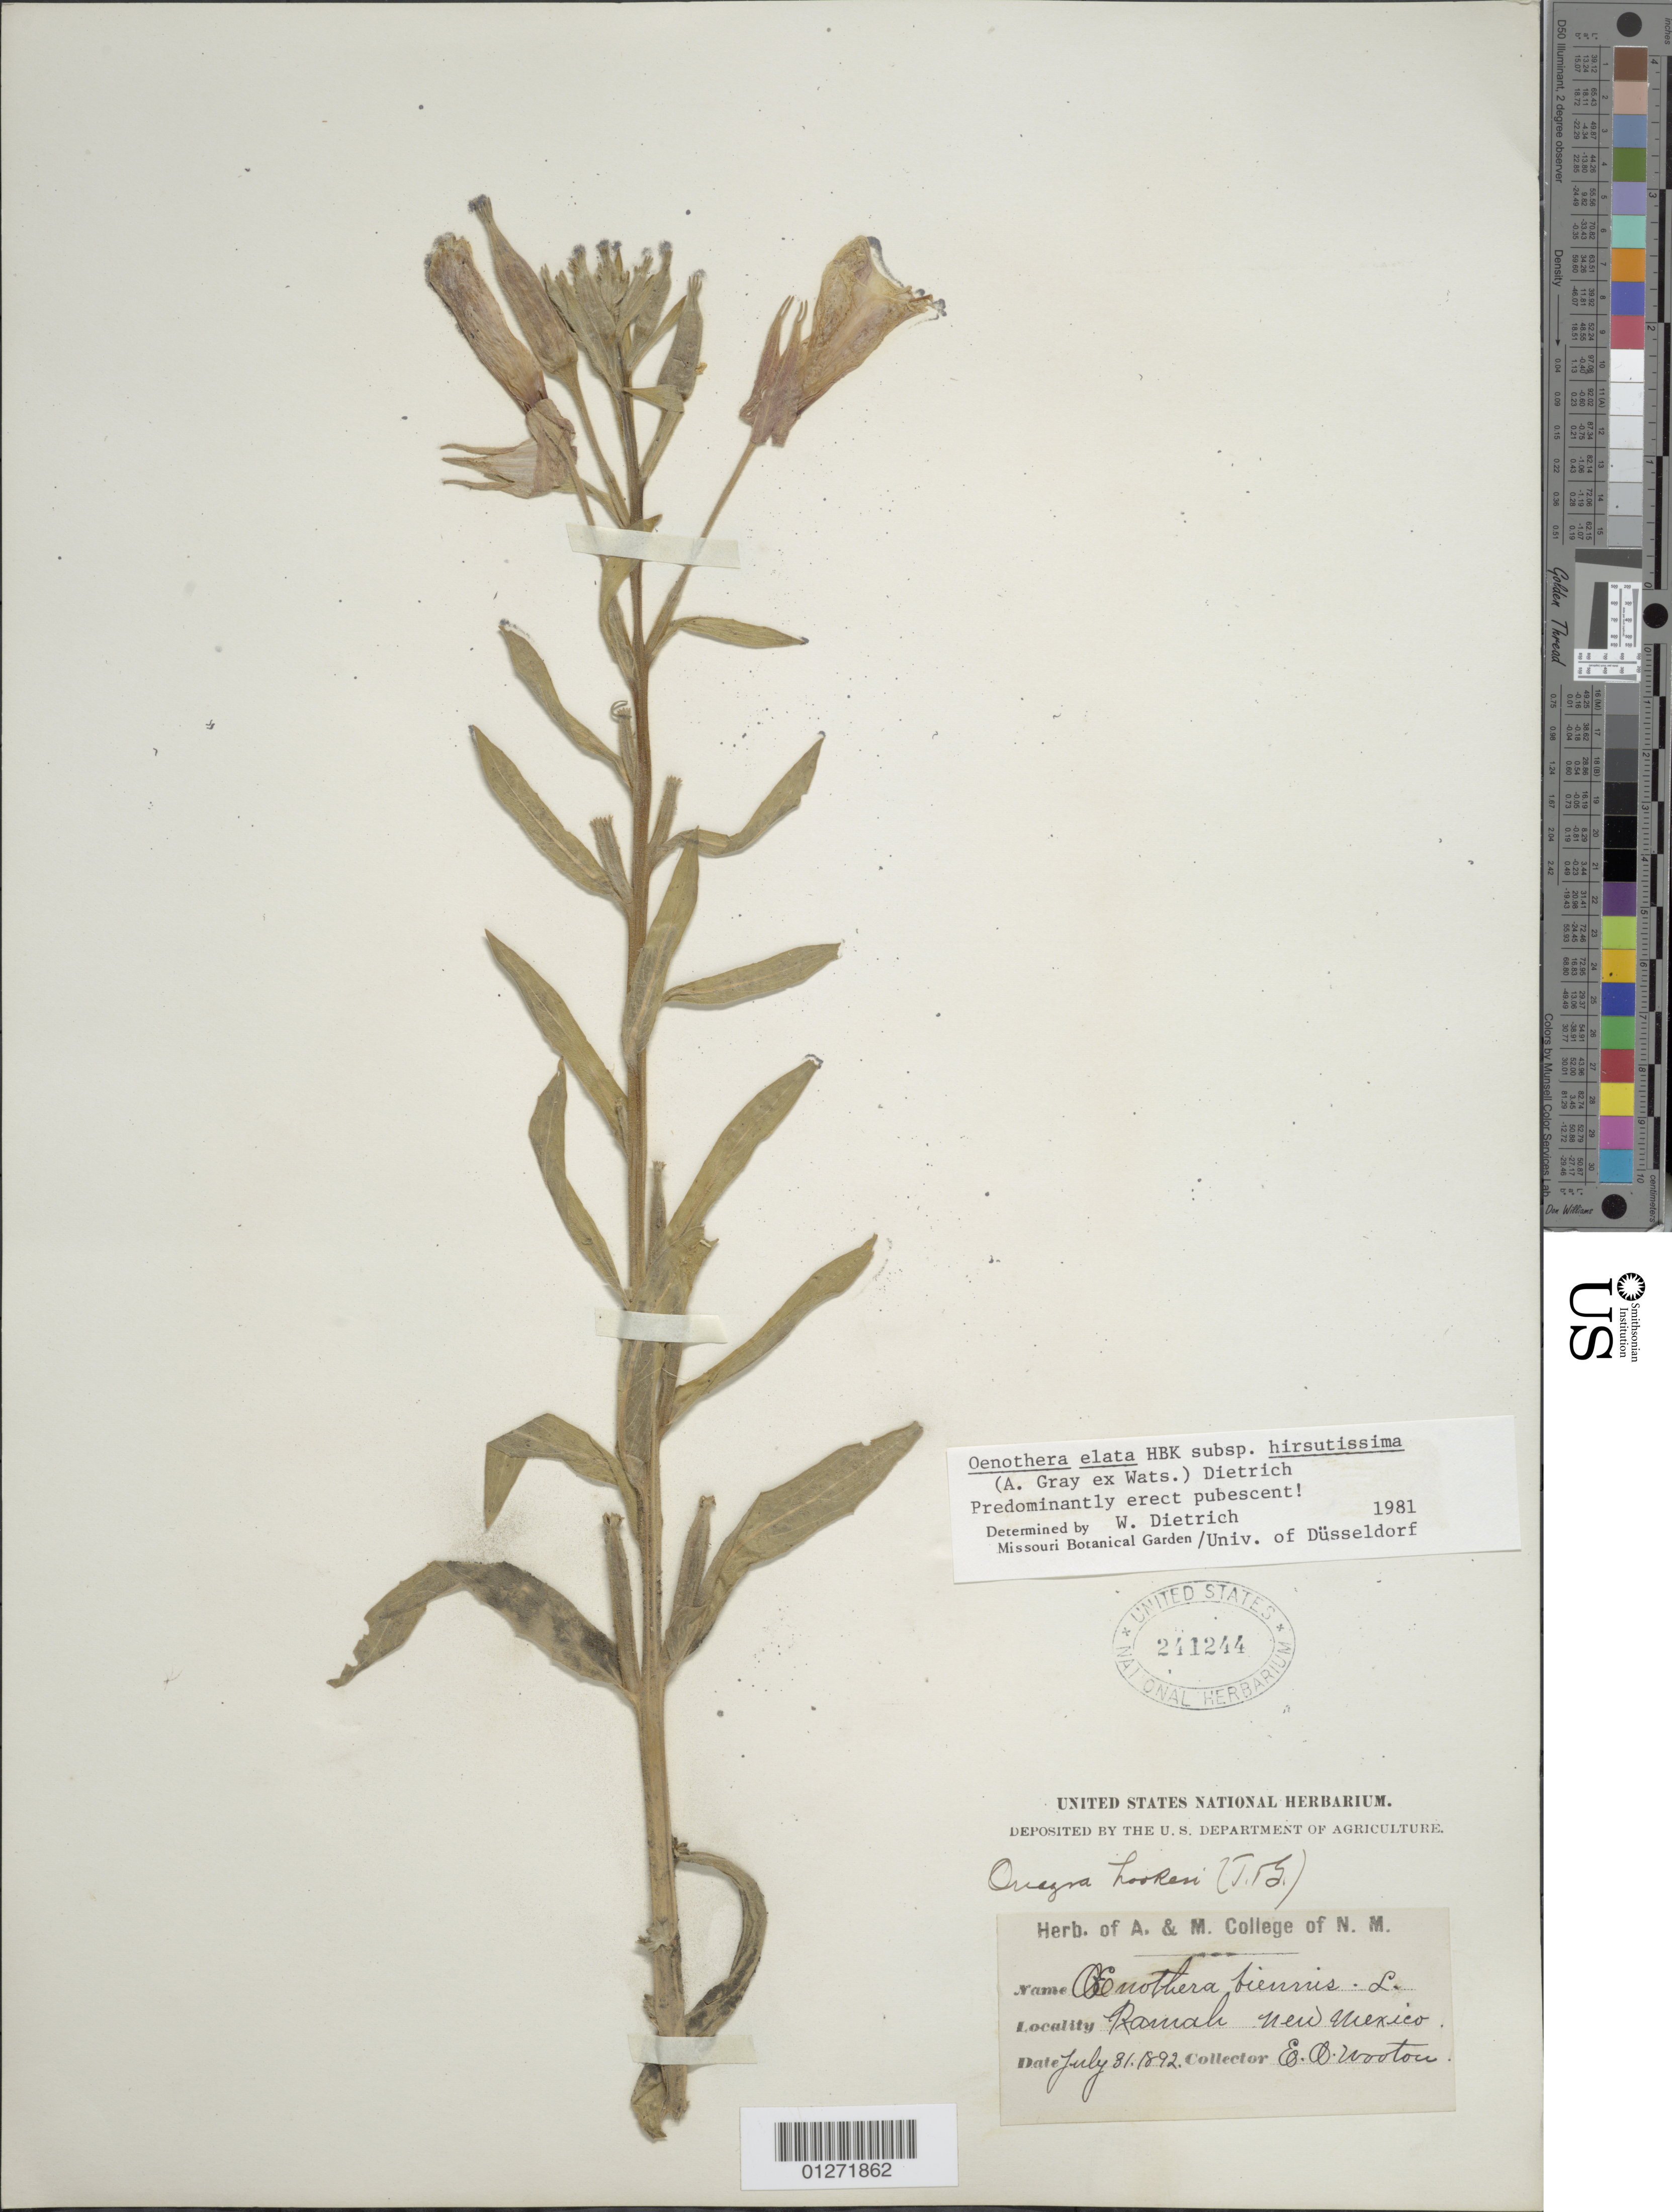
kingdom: Plantae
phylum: Tracheophyta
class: Magnoliopsida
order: Myrtales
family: Onagraceae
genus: Oenothera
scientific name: Oenothera elata subsp. hirsutissima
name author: (A. Gray ex S. Watson) W. Dietr.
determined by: Dietrich, W.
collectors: E. O. Wooton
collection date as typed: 31 Jul 1892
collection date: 1892-07-31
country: United States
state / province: New Mexico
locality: Ramah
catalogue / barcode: US 241244